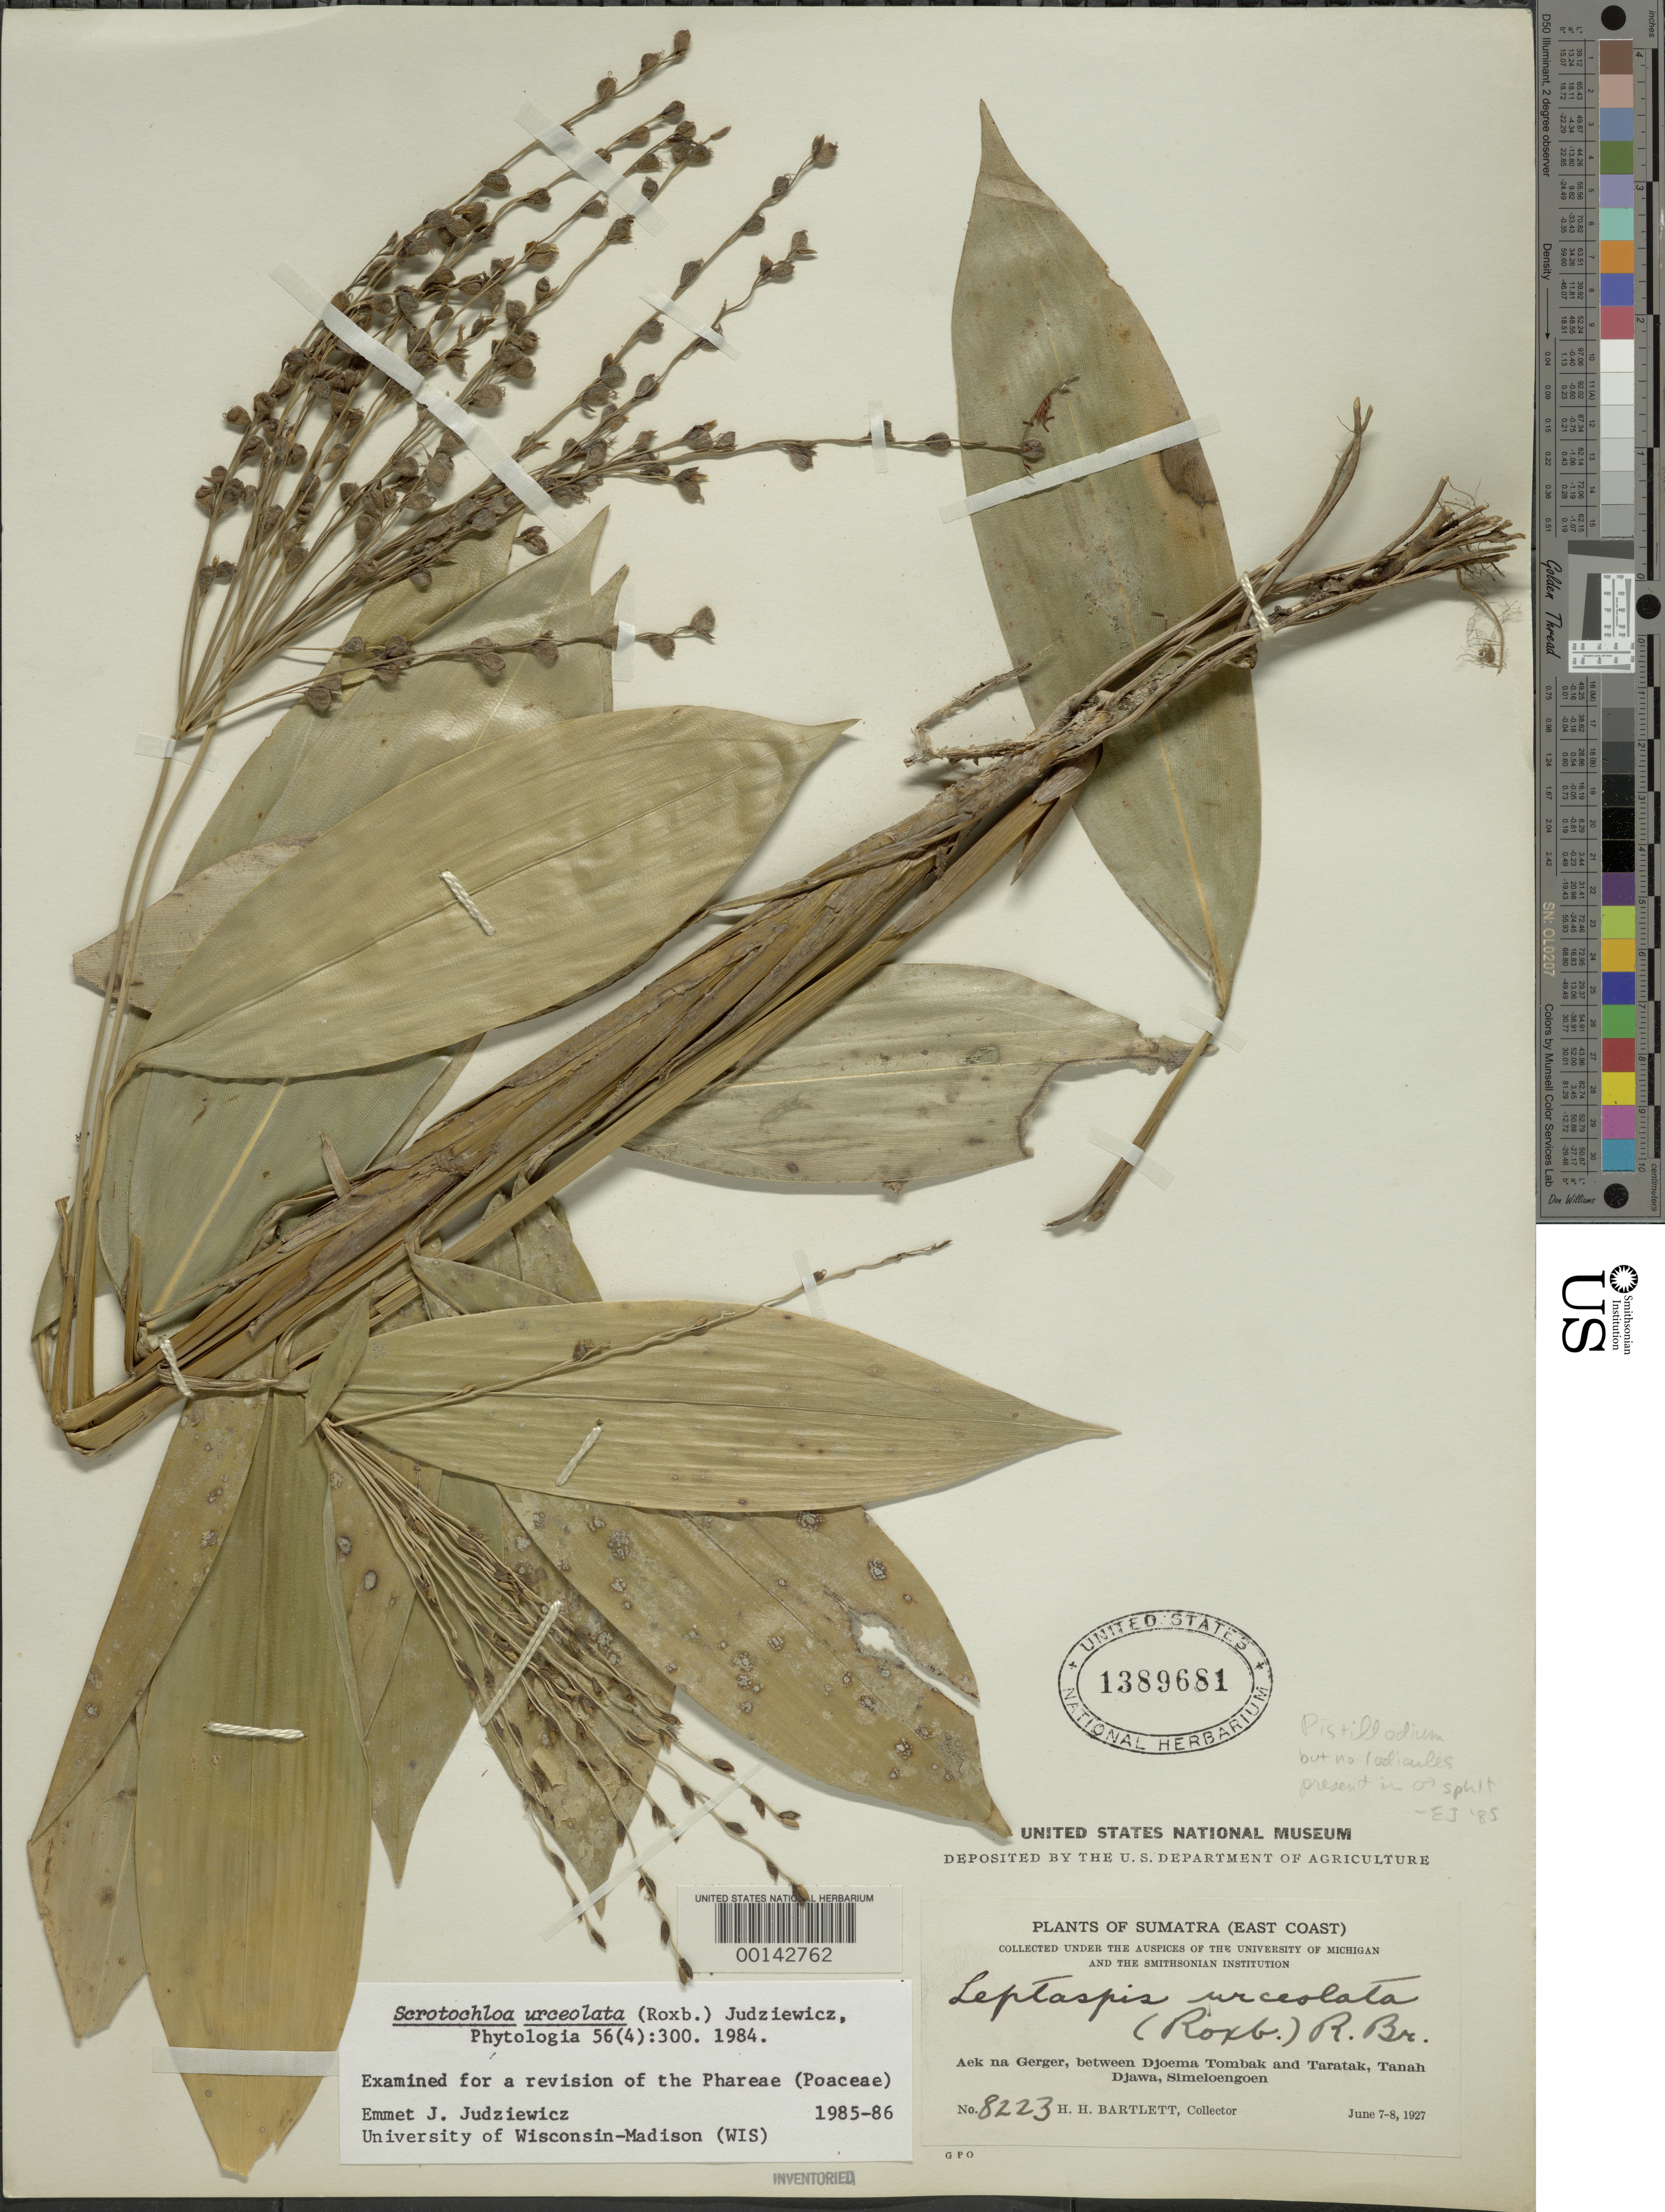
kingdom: Plantae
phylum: Tracheophyta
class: Liliopsida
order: Poales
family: Poaceae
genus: Scrotochloa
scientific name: Scrotochloa urceolata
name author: (Roxb.) Judz.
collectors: H. H. Bartlett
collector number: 8223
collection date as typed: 07 Jun 1927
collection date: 1927-06-07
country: Indonesia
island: Sumatra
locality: Aek na gerger, between djoema tombak and taratak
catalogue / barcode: US 1389681